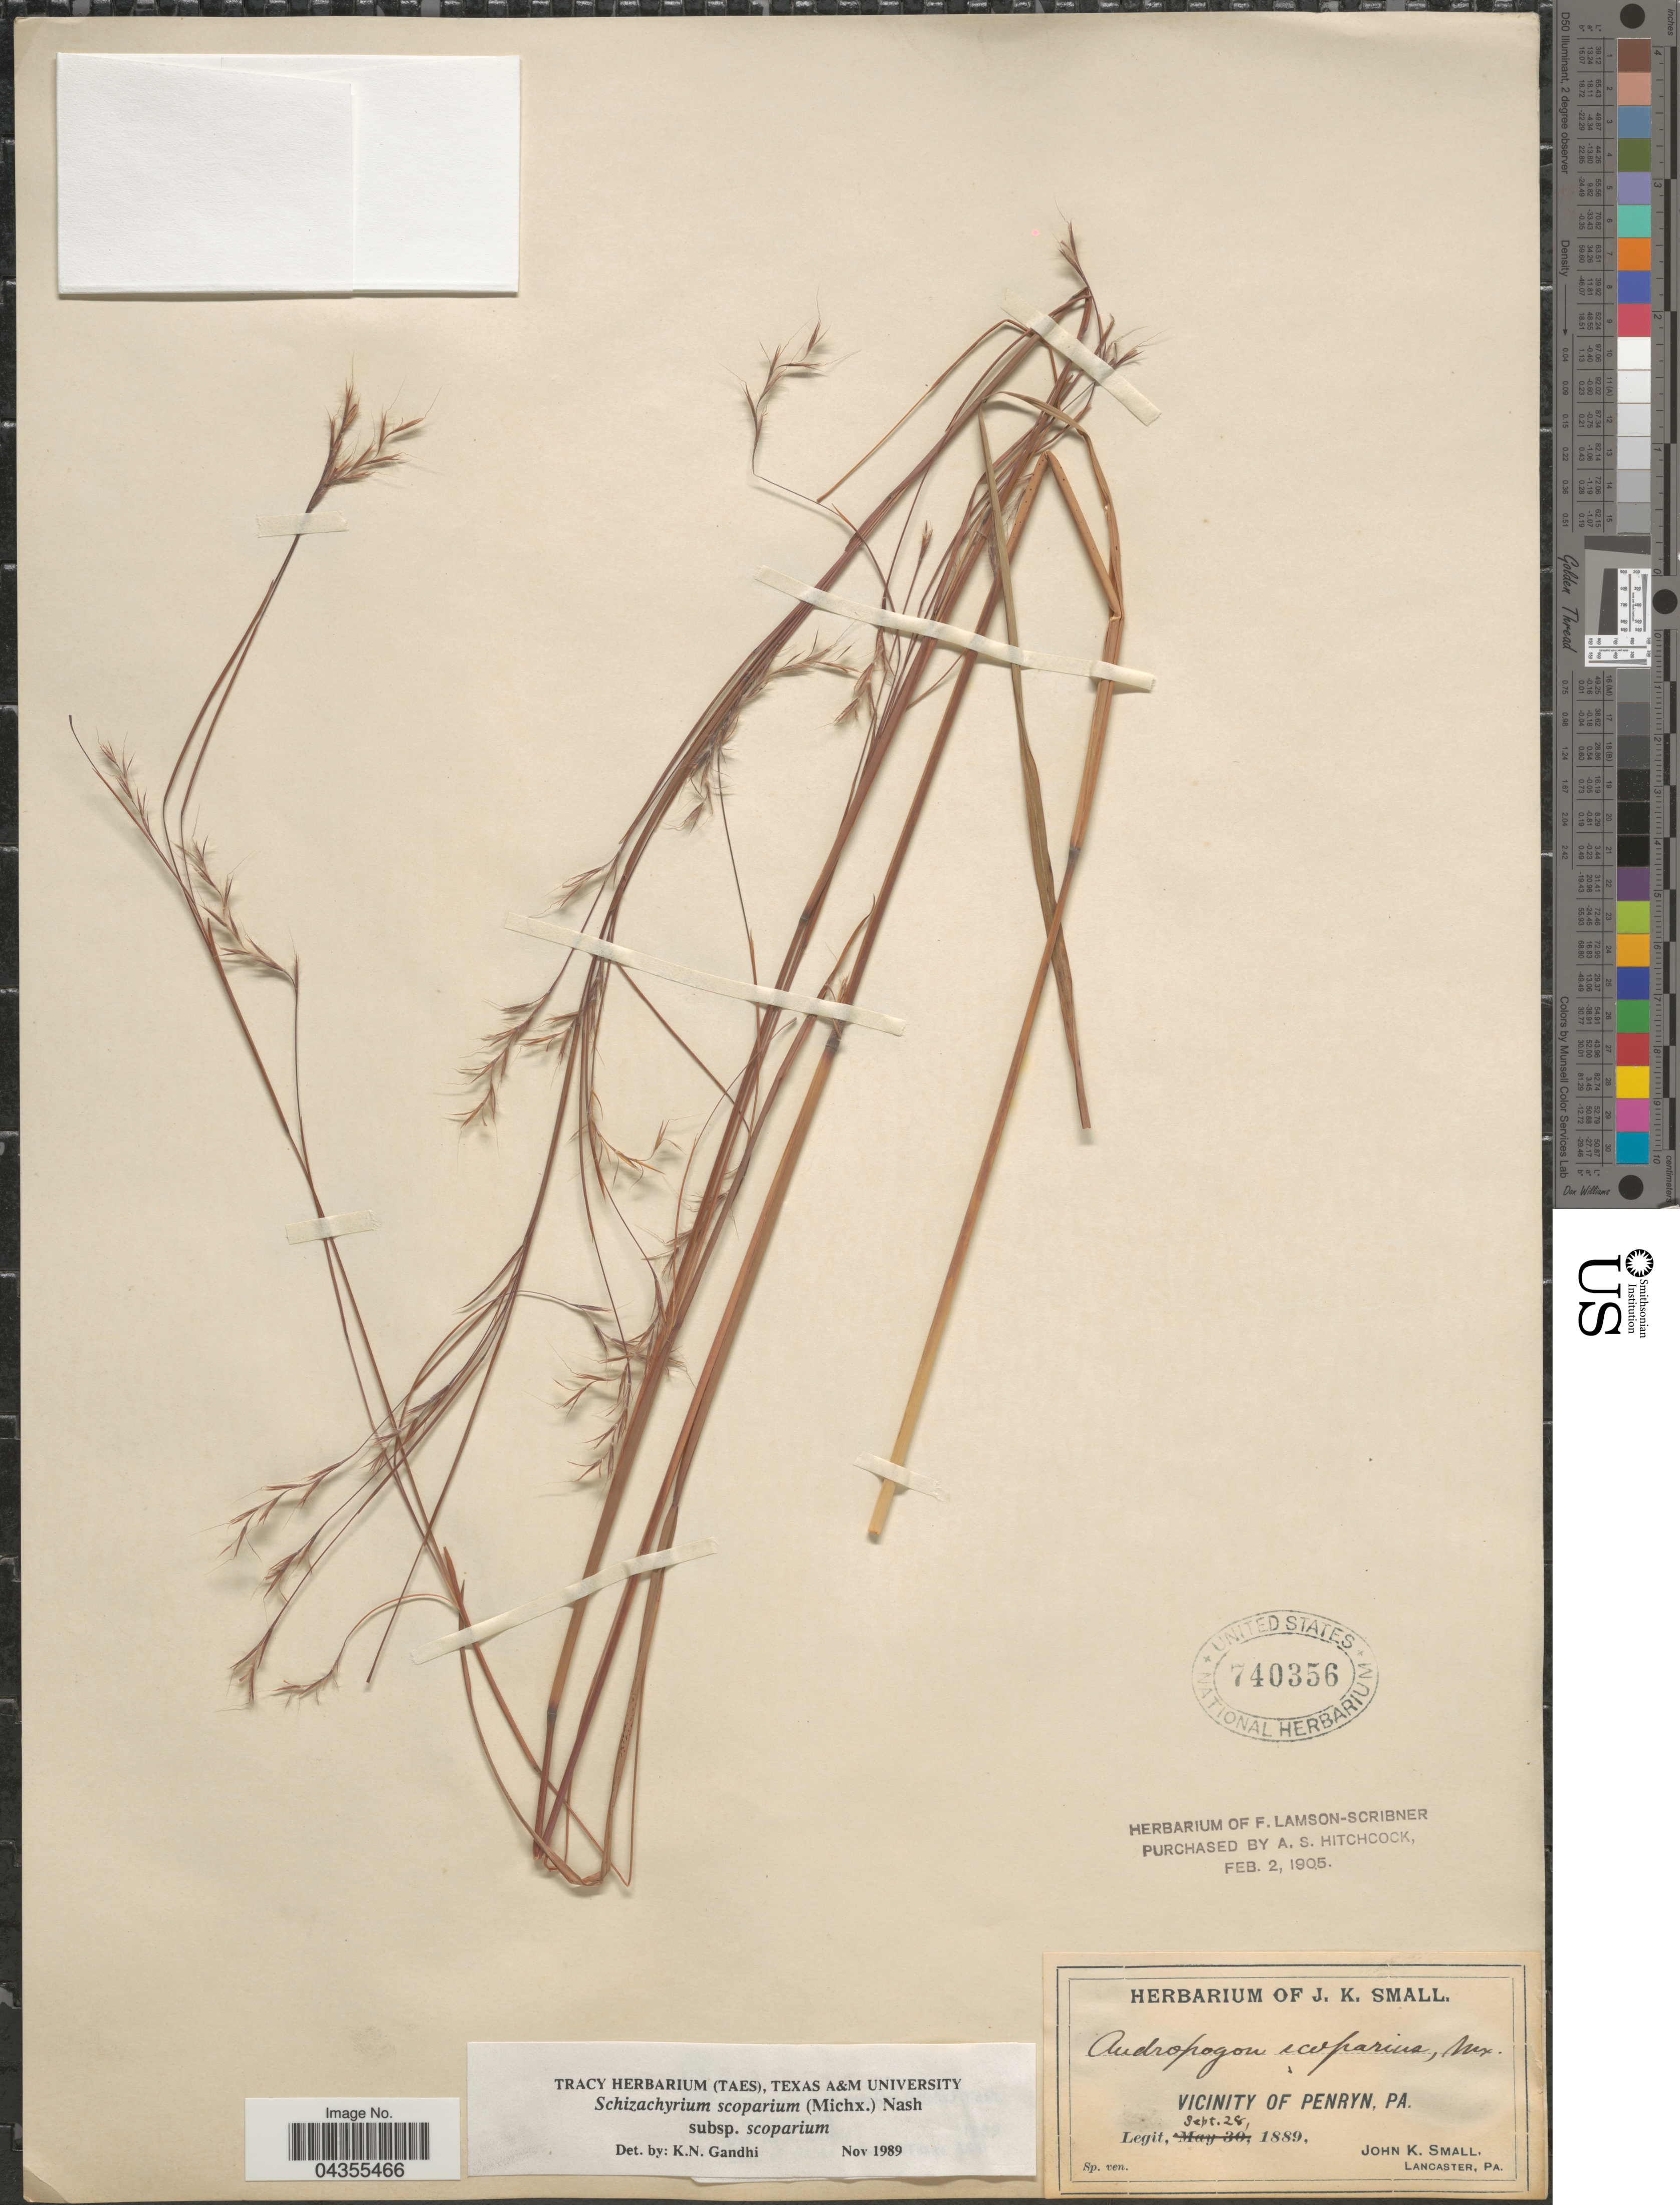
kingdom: Plantae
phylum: Tracheophyta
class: Liliopsida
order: Poales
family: Poaceae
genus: Schizachyrium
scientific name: Schizachyrium scoparium var. scoparium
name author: (Michx.) Nash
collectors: J. K. Small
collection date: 1889-09-28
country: United States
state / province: Pennsylvania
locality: Vicinity of Penryn.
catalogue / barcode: US 740356